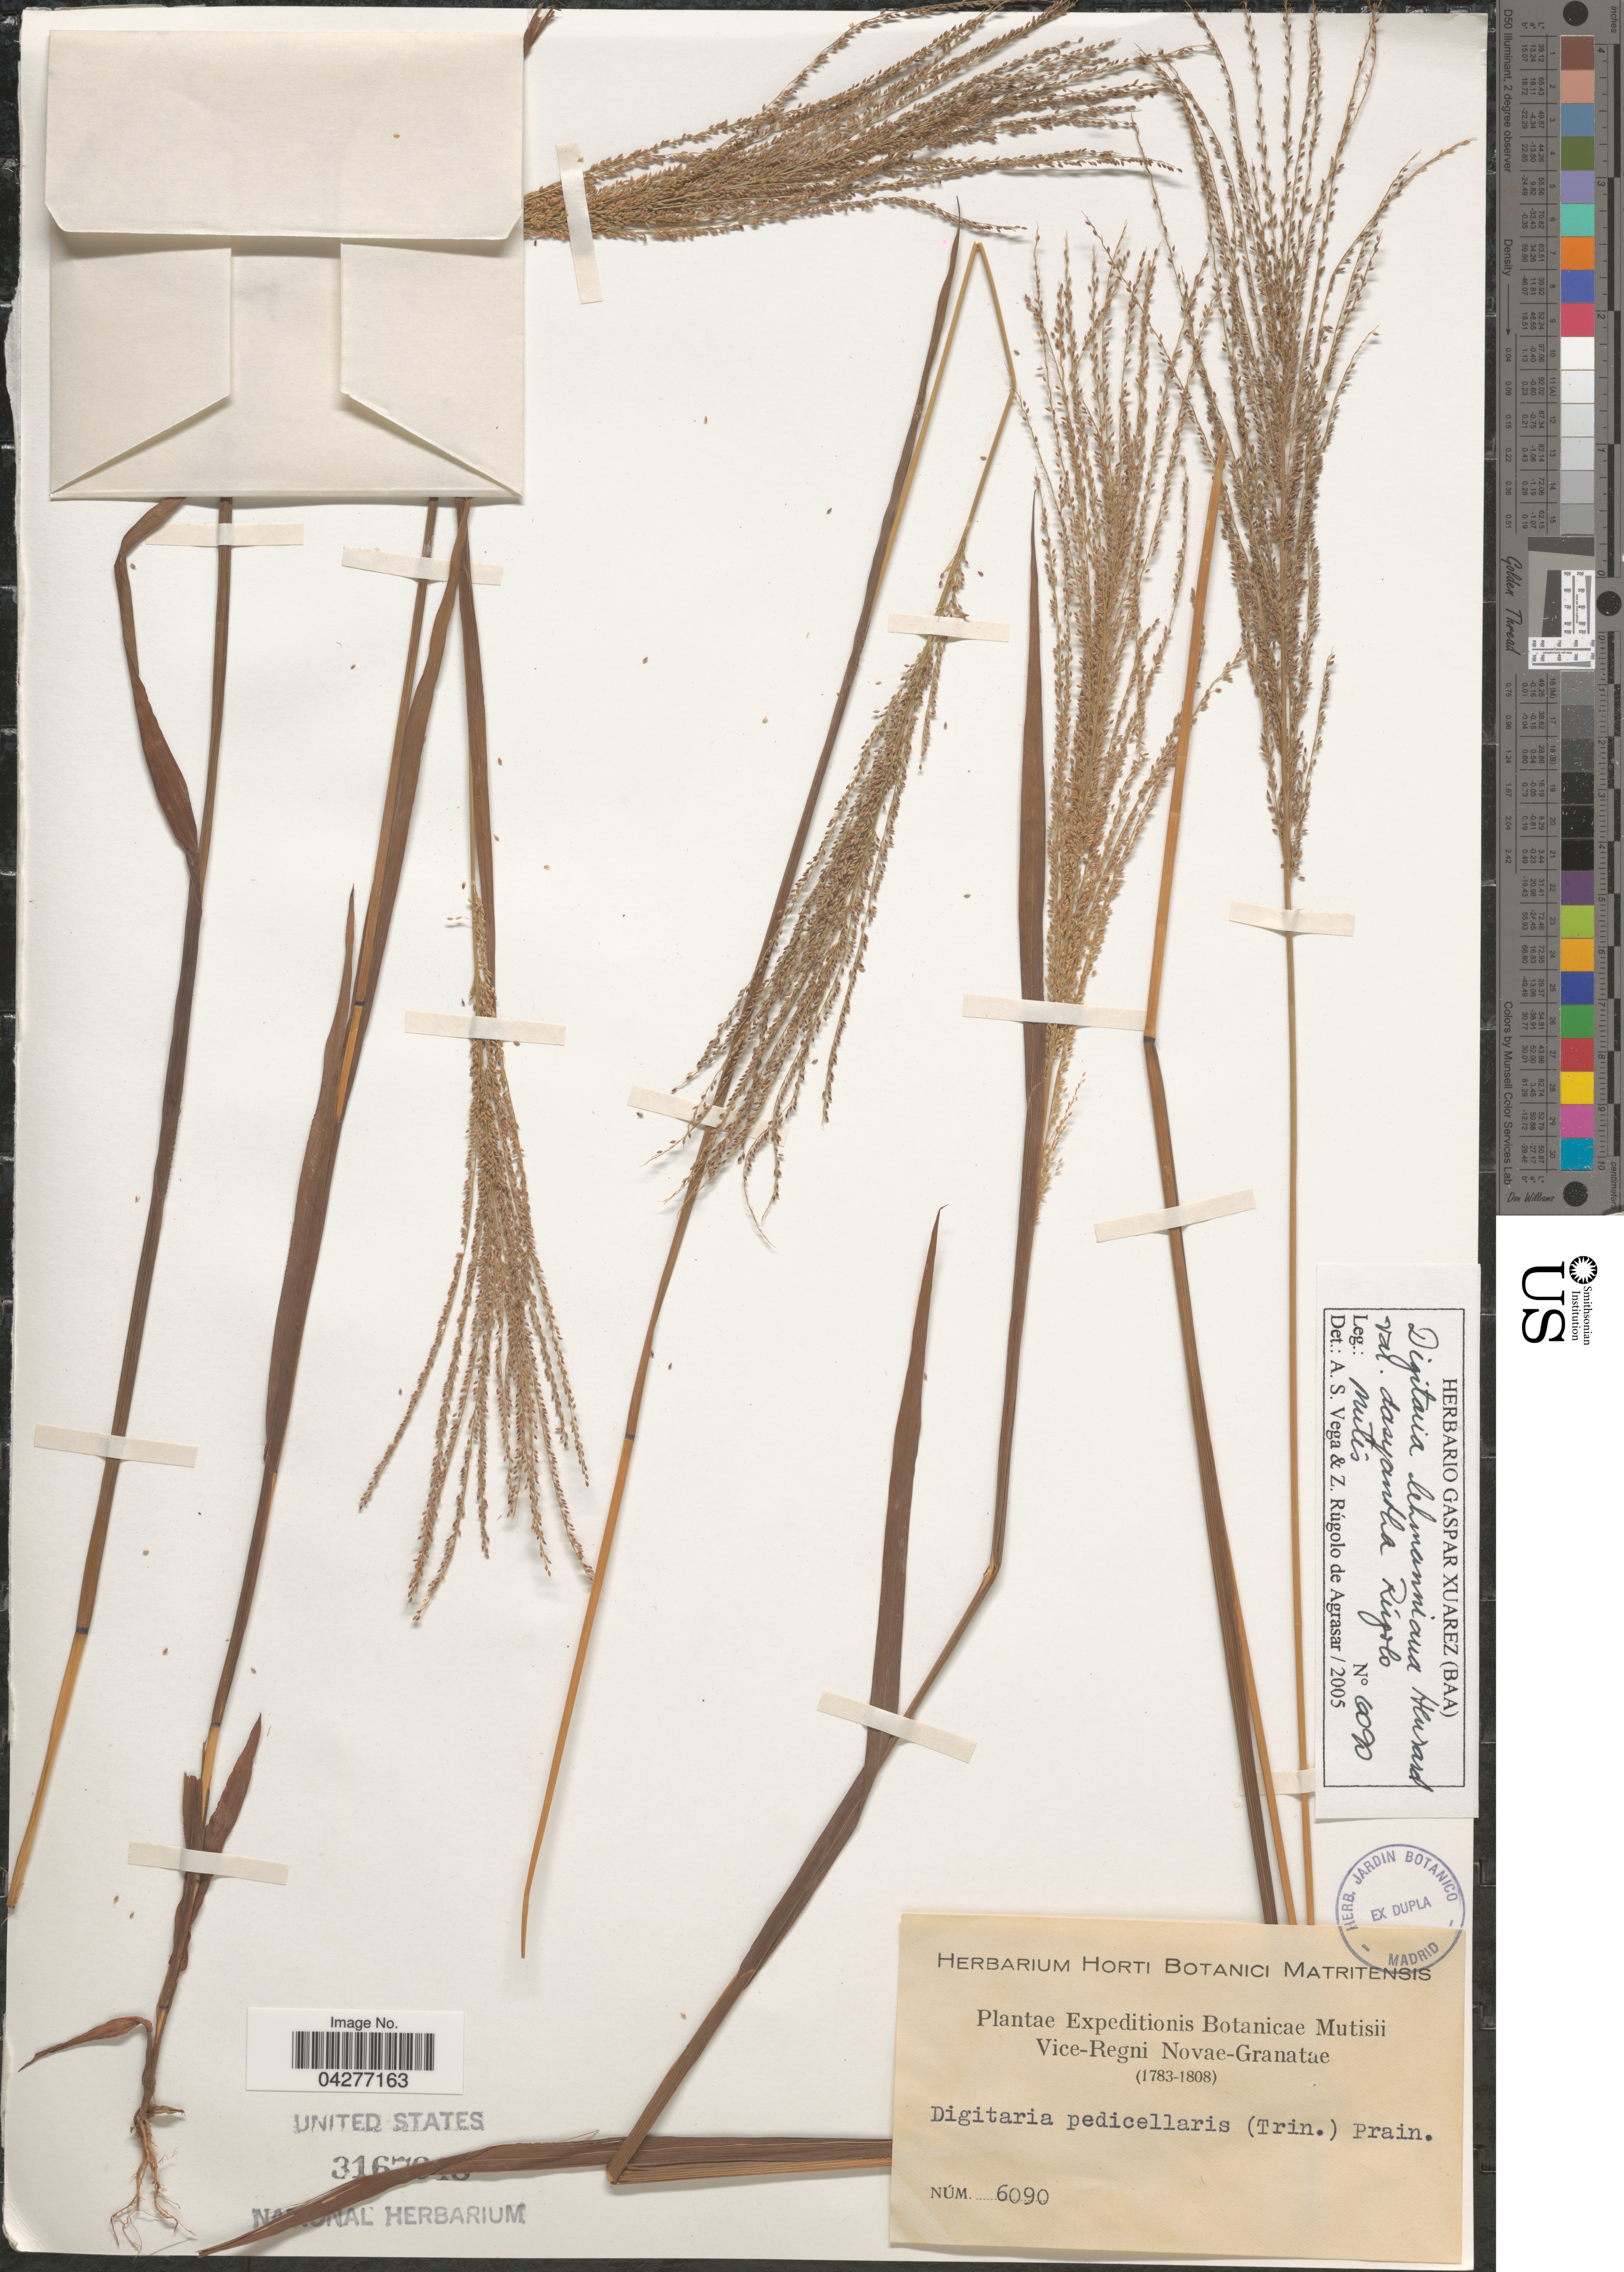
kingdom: Plantae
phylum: Tracheophyta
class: Liliopsida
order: Poales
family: Poaceae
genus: Digitaria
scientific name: Digitaria lehmanniana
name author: Henr.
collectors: Expeditions Botanicae Mutisii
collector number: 6090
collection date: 1783/1808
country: Colombia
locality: Vice-Regni Novae-Granatae.